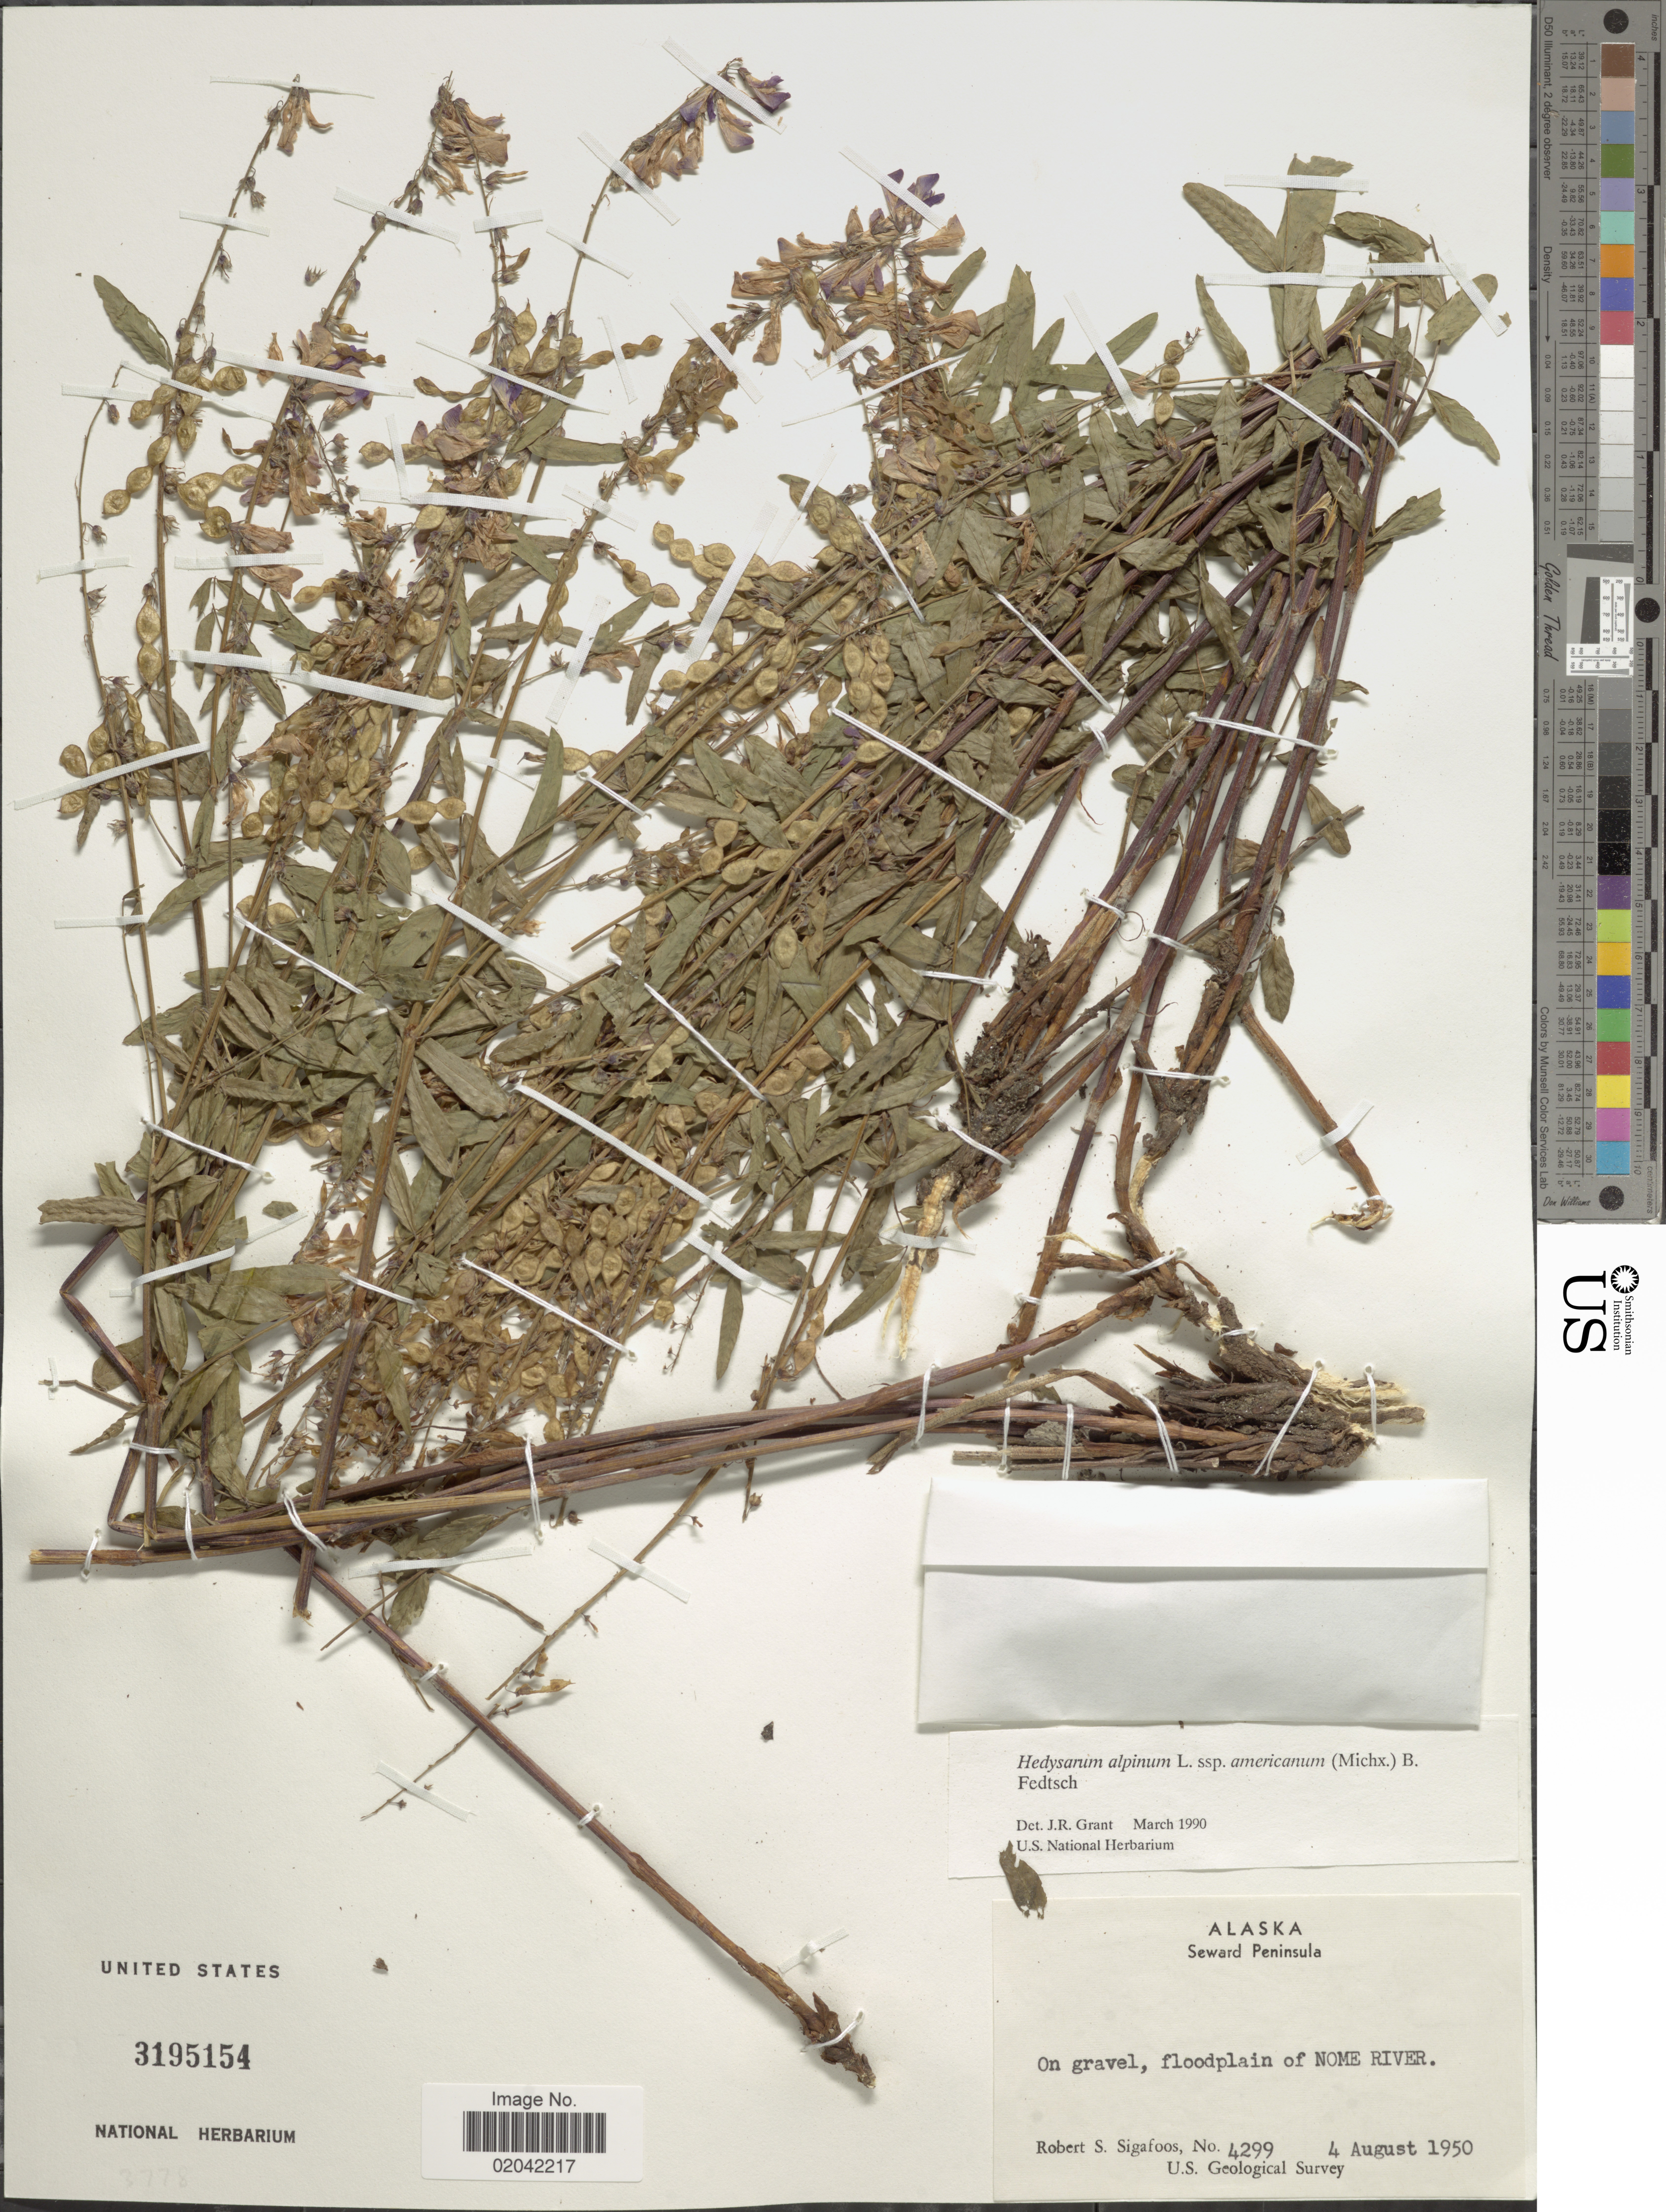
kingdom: Plantae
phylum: Tracheophyta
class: Magnoliopsida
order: Fabales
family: Fabaceae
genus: Hedysarum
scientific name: Hedysarum alpinum var. americanum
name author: Michx. ex Pursh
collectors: R. Sigafoos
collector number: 4299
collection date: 1950-08-04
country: United States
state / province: Alaska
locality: Seward Peninsula. On gravel, floodplain of Nome River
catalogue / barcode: US 3195154